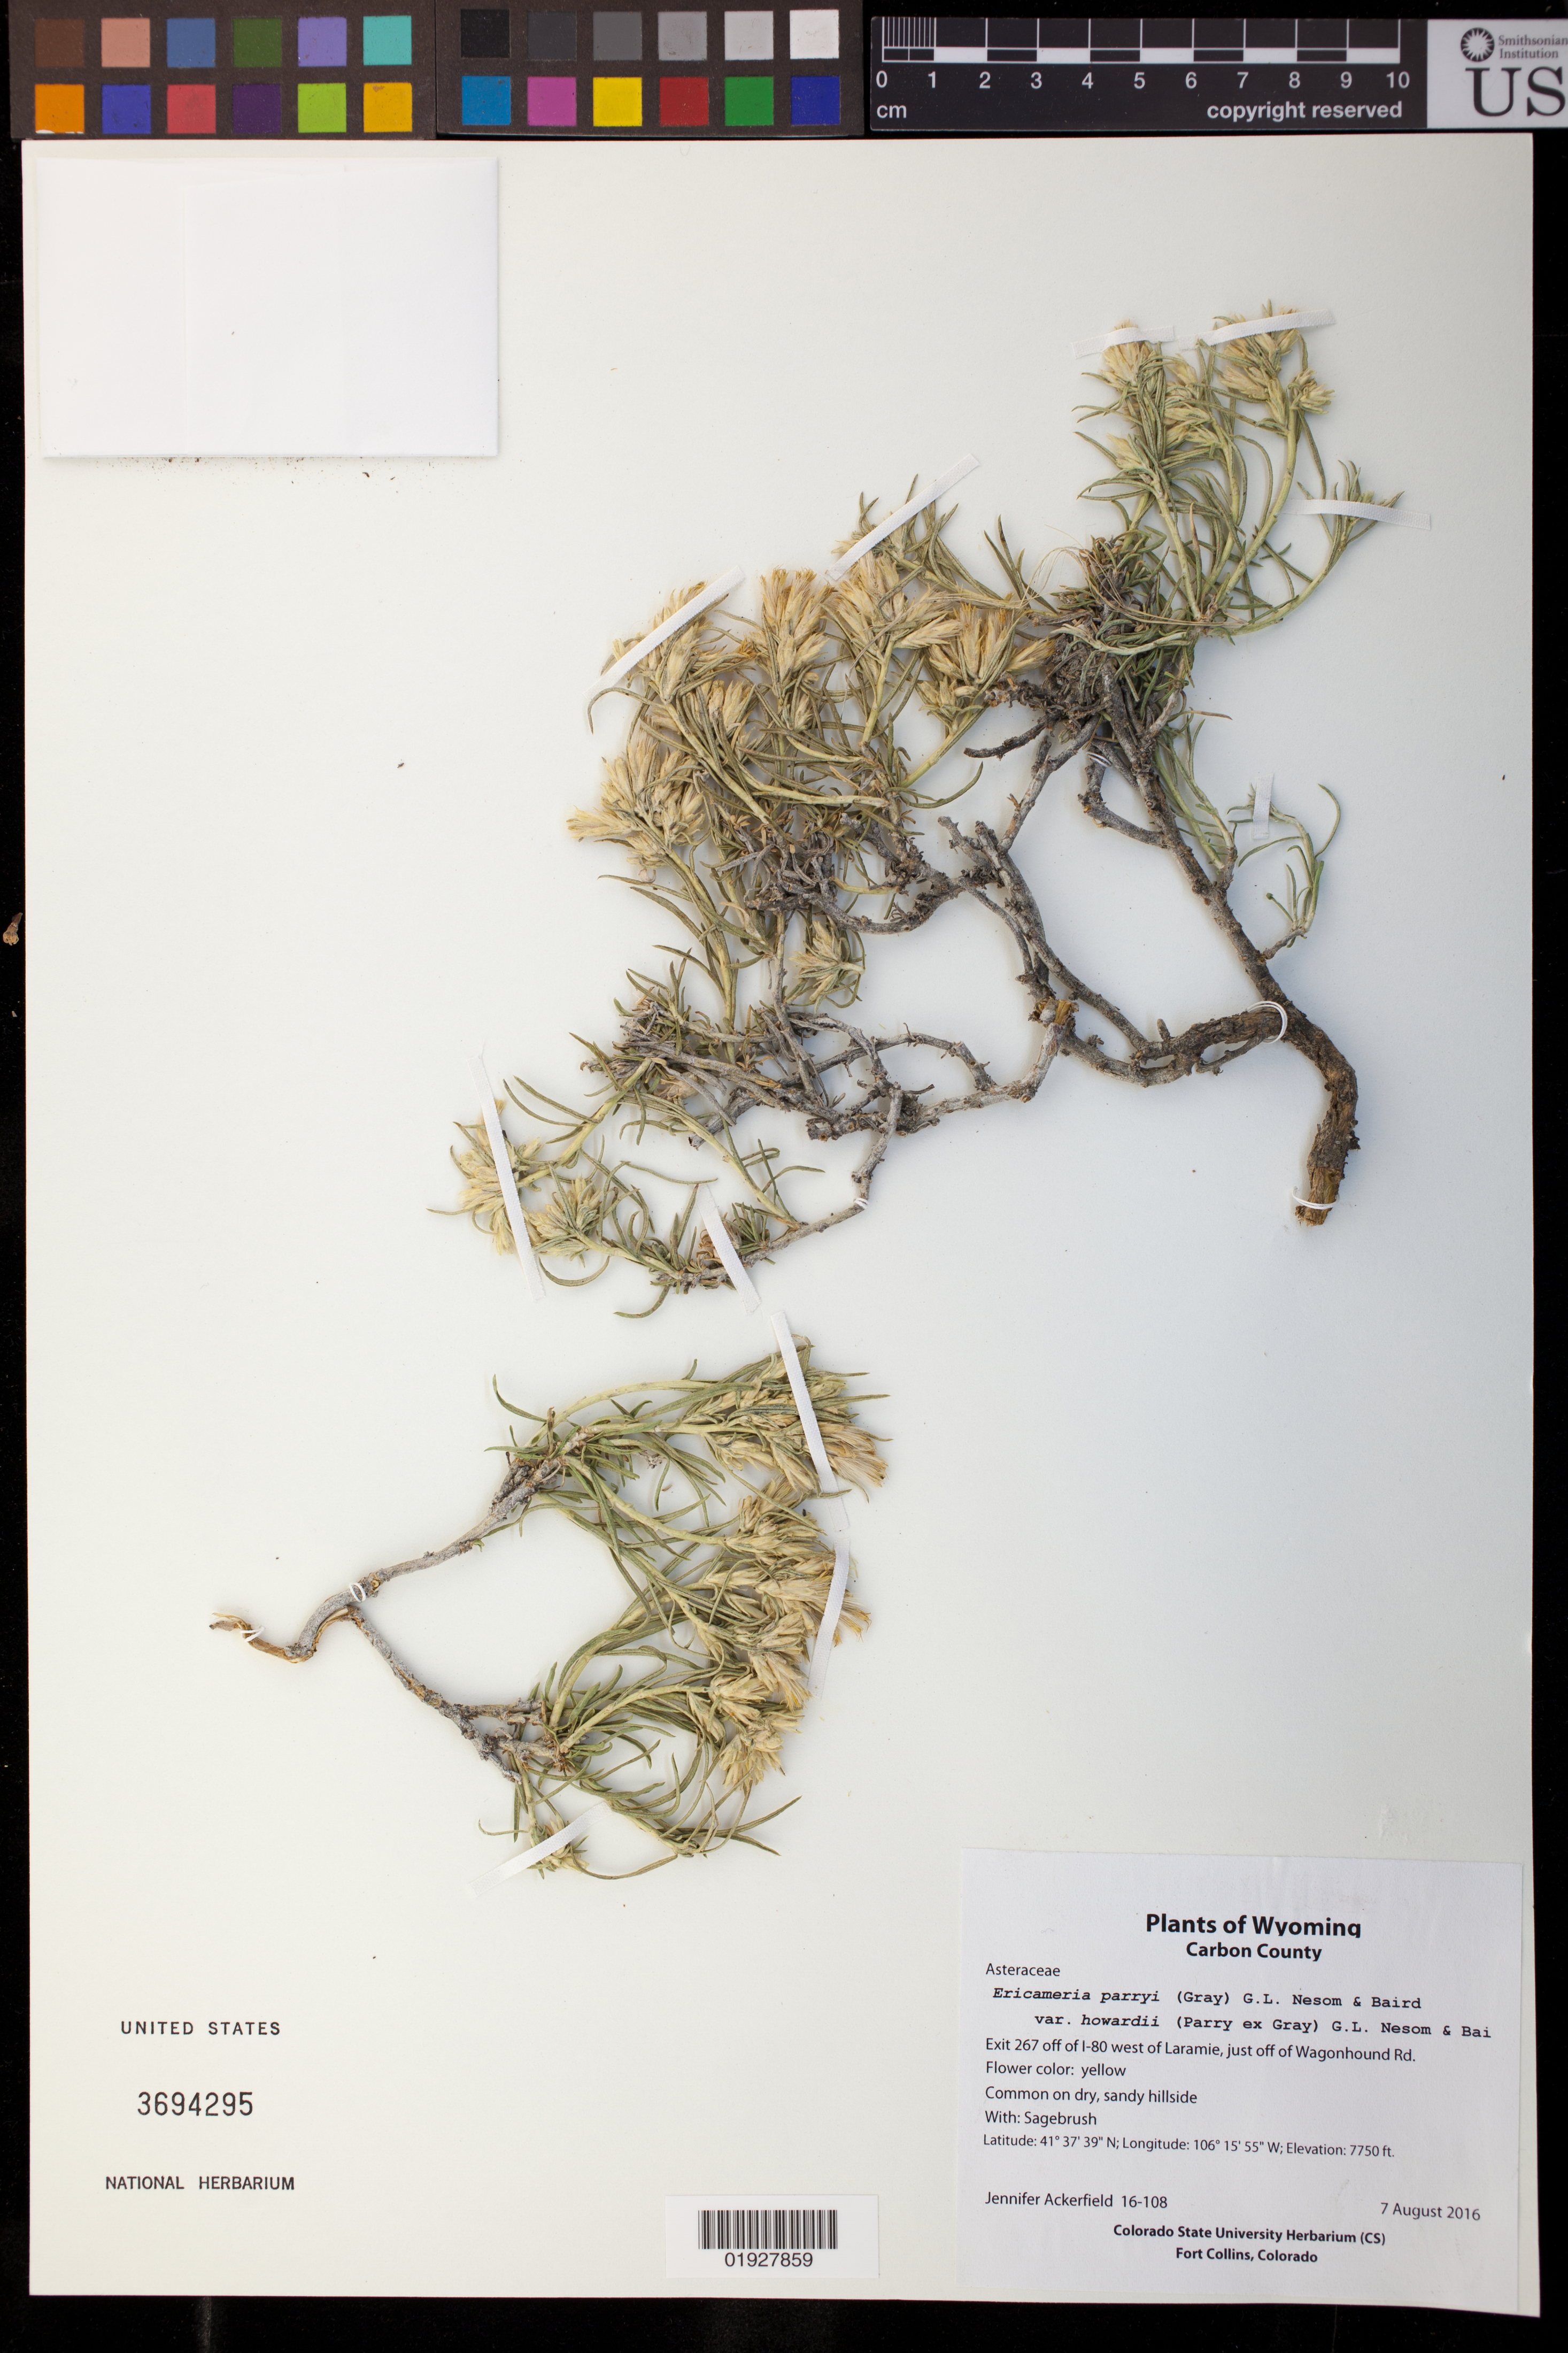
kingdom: Plantae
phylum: Tracheophyta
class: Magnoliopsida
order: Asterales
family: Asteraceae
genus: Ericameria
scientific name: Ericameria parryi var. howardii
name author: (A. Gray) G.L. Nesom & G.I. Baird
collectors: J. Ackerfield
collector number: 16-108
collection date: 2016-08-07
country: United States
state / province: Colorado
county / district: Carbon Co.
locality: Exit 267 off of I-80 W of Laramie, just off of Wagonhound Road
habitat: Common on dry, sandy hillside, with sagebrush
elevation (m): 2362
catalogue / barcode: US 3694295